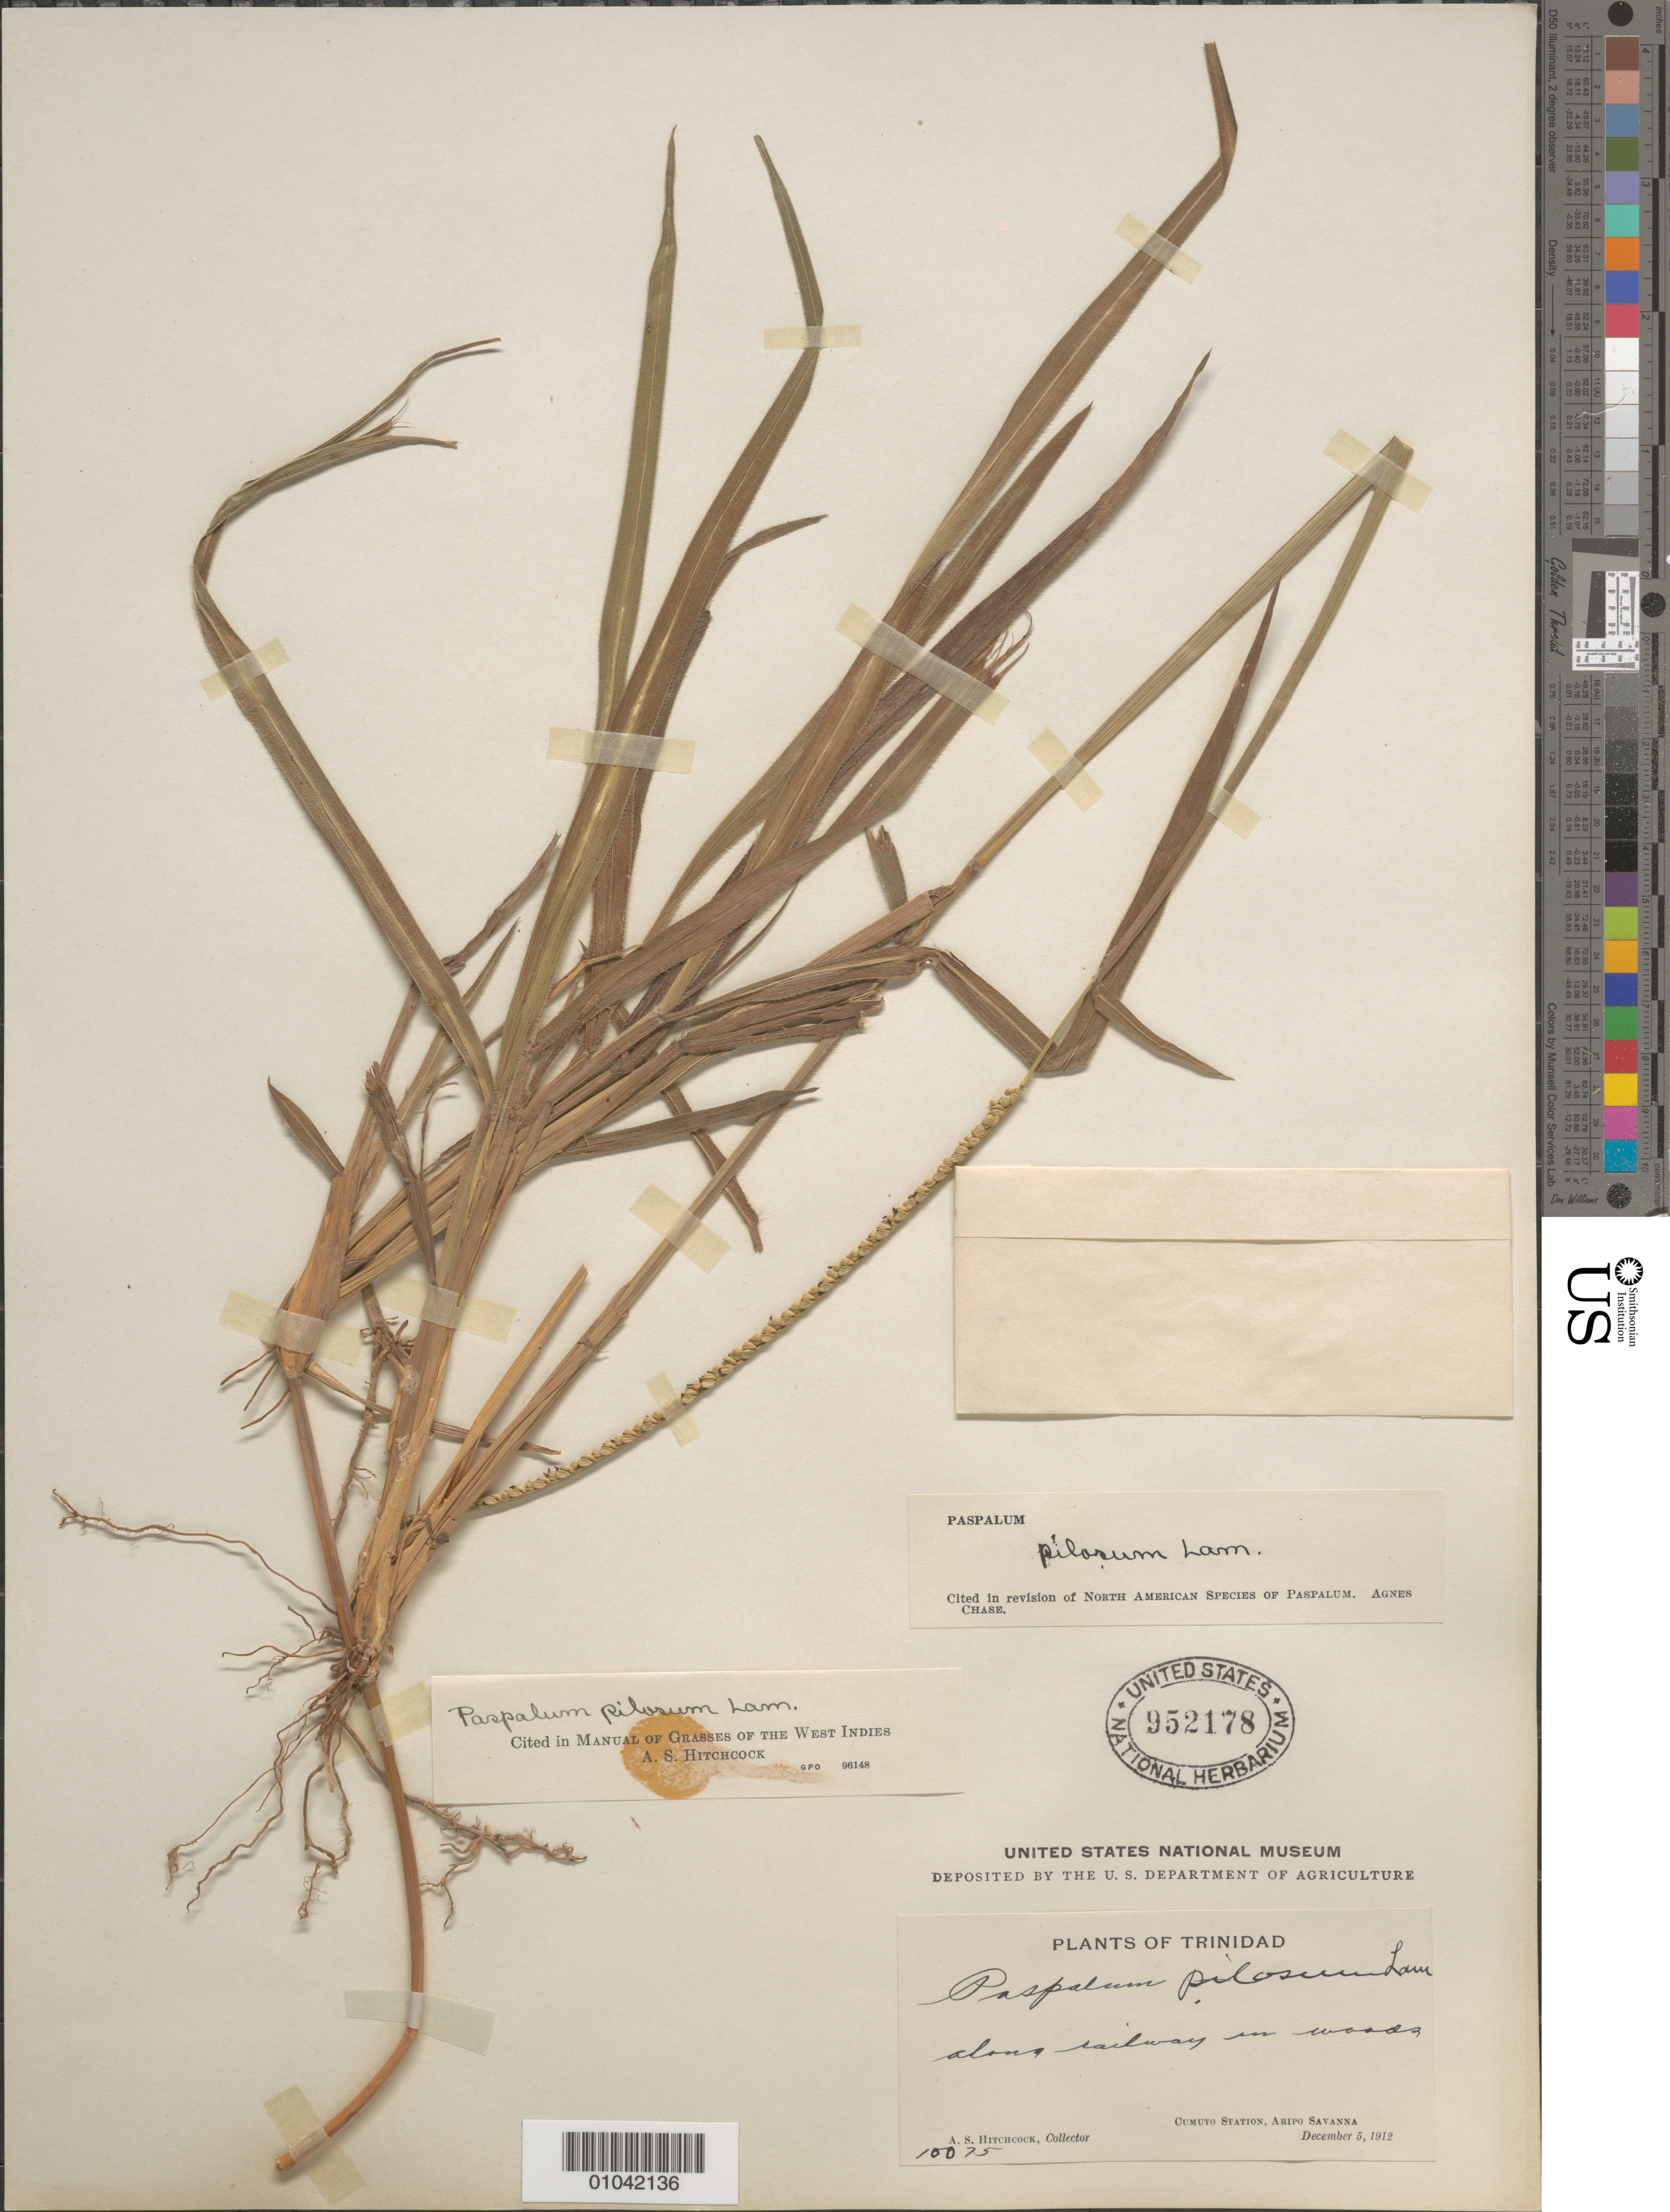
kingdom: Plantae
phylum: Tracheophyta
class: Liliopsida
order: Poales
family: Poaceae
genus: Paspalum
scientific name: Paspalum pilosum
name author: Lam.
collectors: A. S. Hitchcock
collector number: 10075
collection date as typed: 05 Dec 1912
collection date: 1912-12-05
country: Trinidad and Tobago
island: Trinidad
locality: Cumuto Station, Aripo Savanna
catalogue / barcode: US 952178